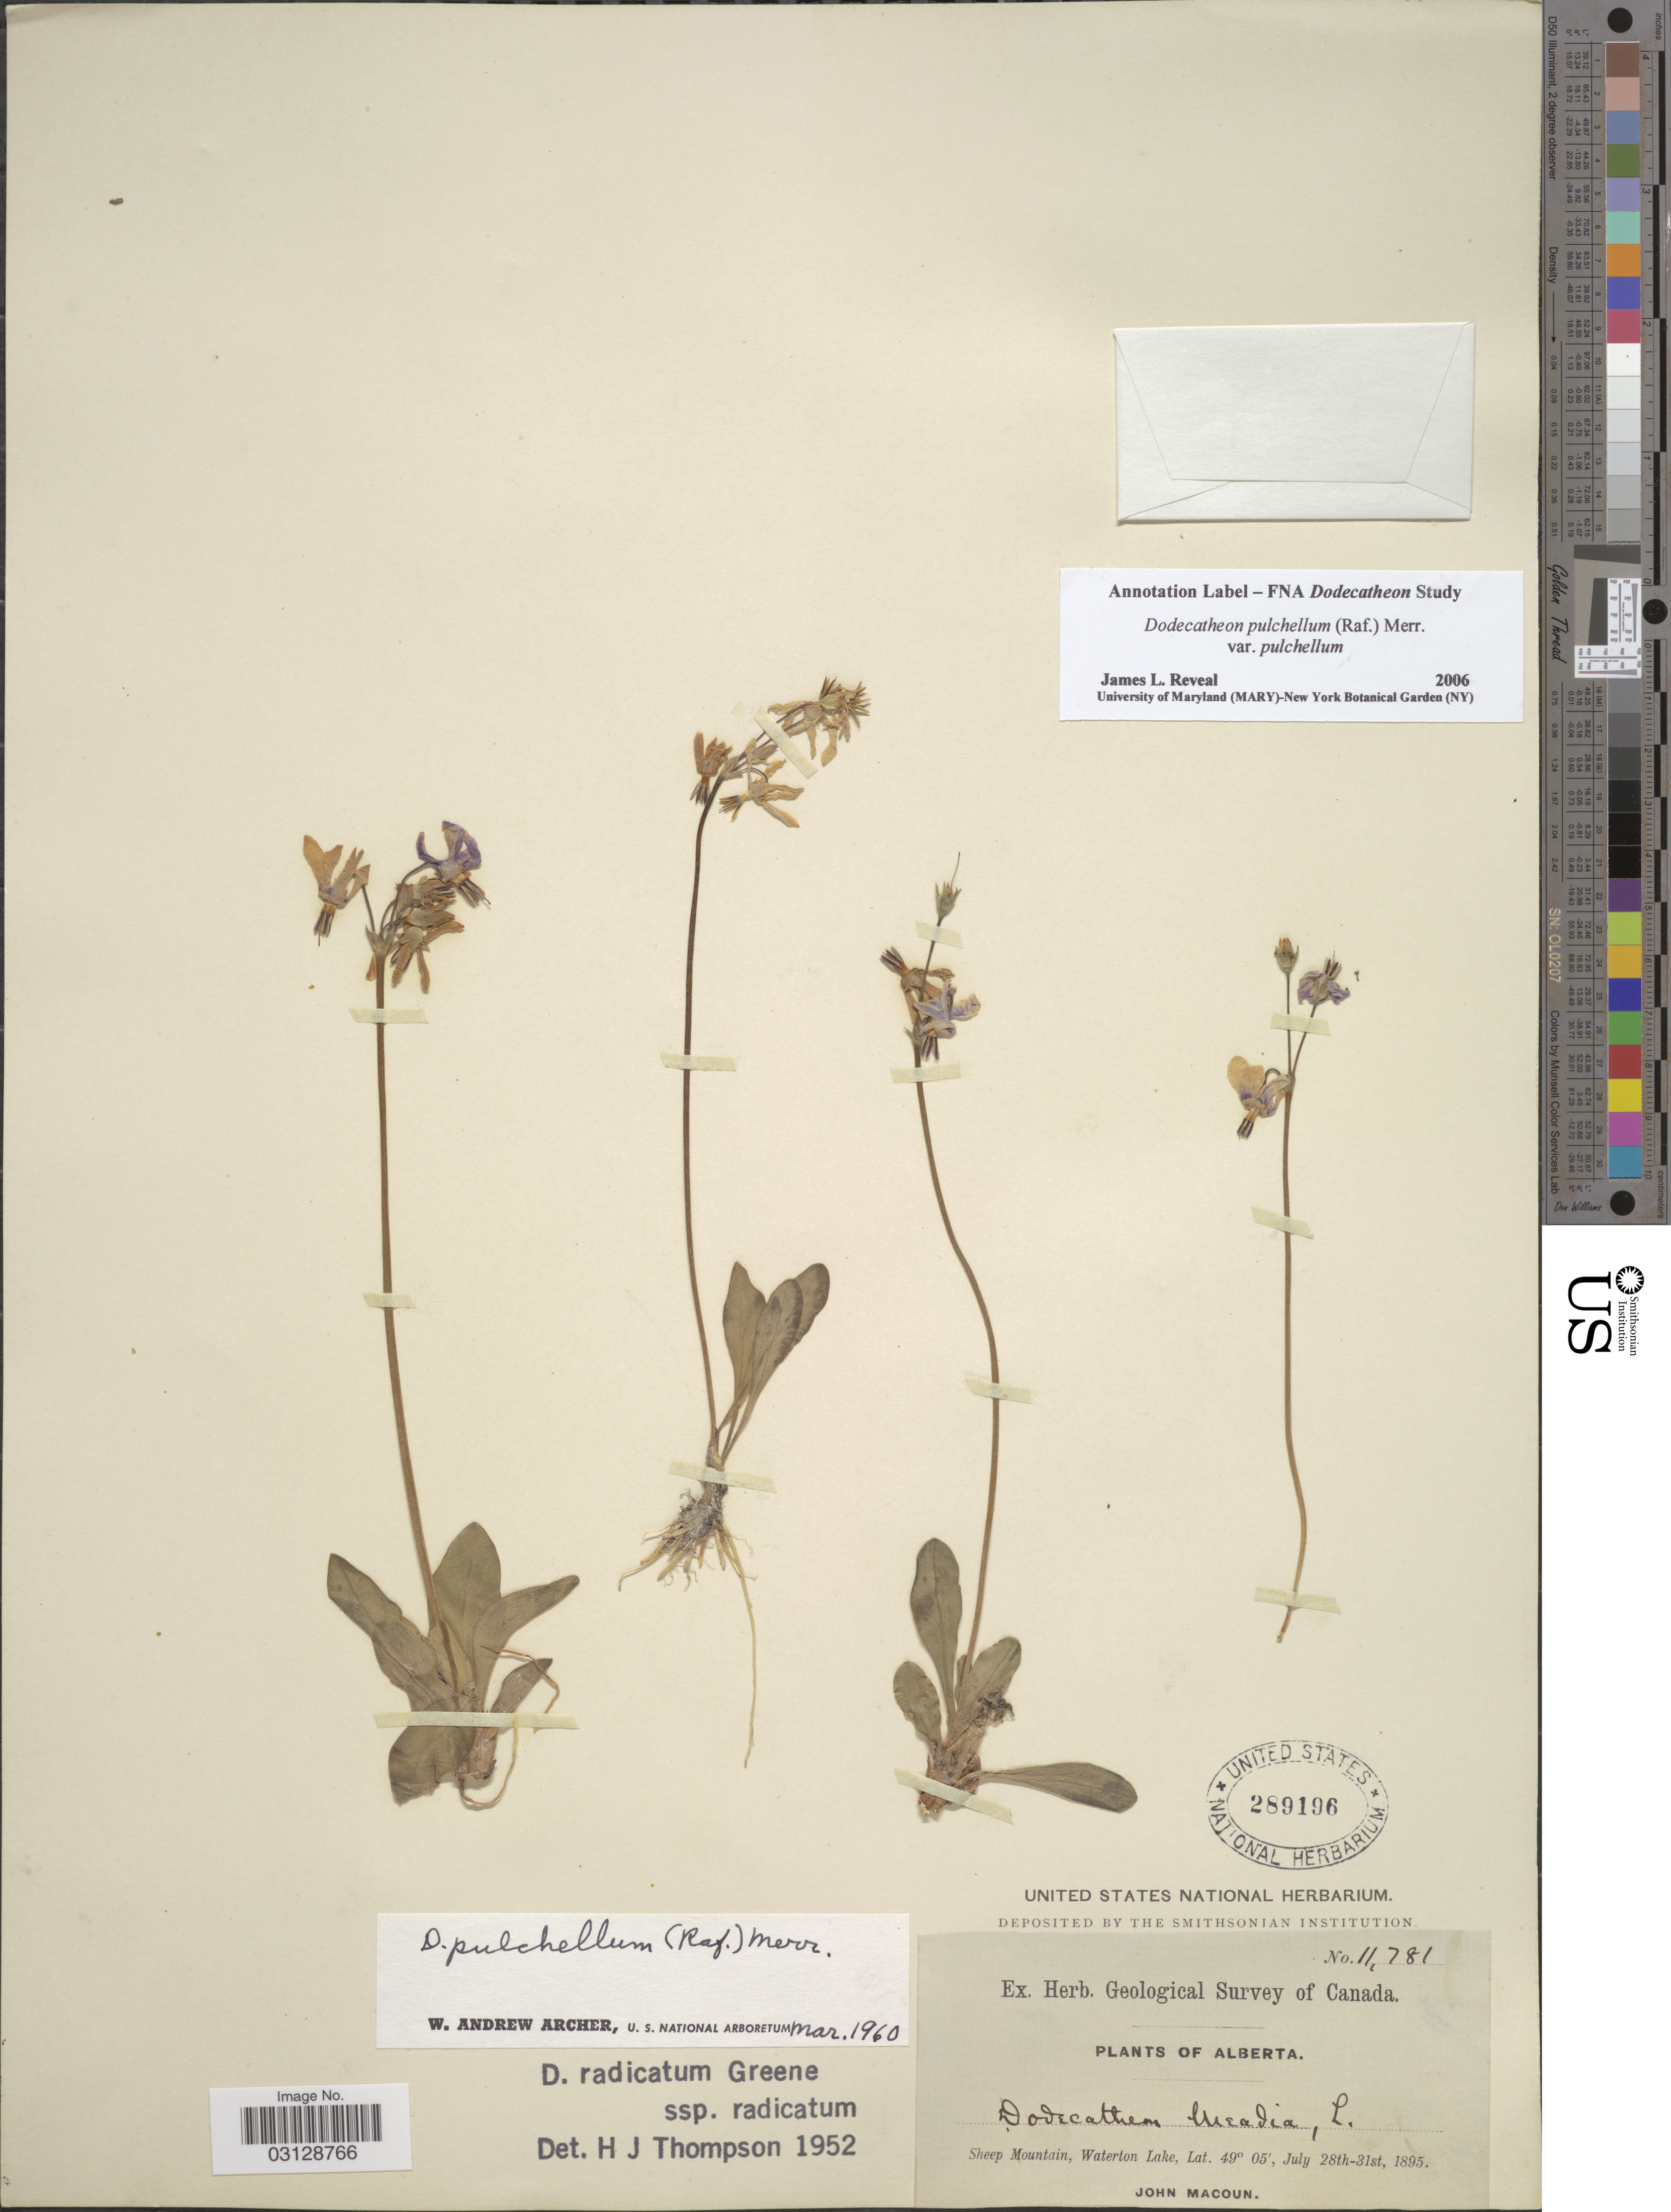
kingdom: Plantae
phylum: Tracheophyta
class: Magnoliopsida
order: Ericales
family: Primulaceae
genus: Dodecatheon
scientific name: Dodecatheon pulchellum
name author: (Raf.) Merr.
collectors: J. Macoun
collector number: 11781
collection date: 1895-07-28/1895-07-31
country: Canada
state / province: Alberta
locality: Sheep Mountain, Waterton Lake.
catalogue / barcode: US 289196